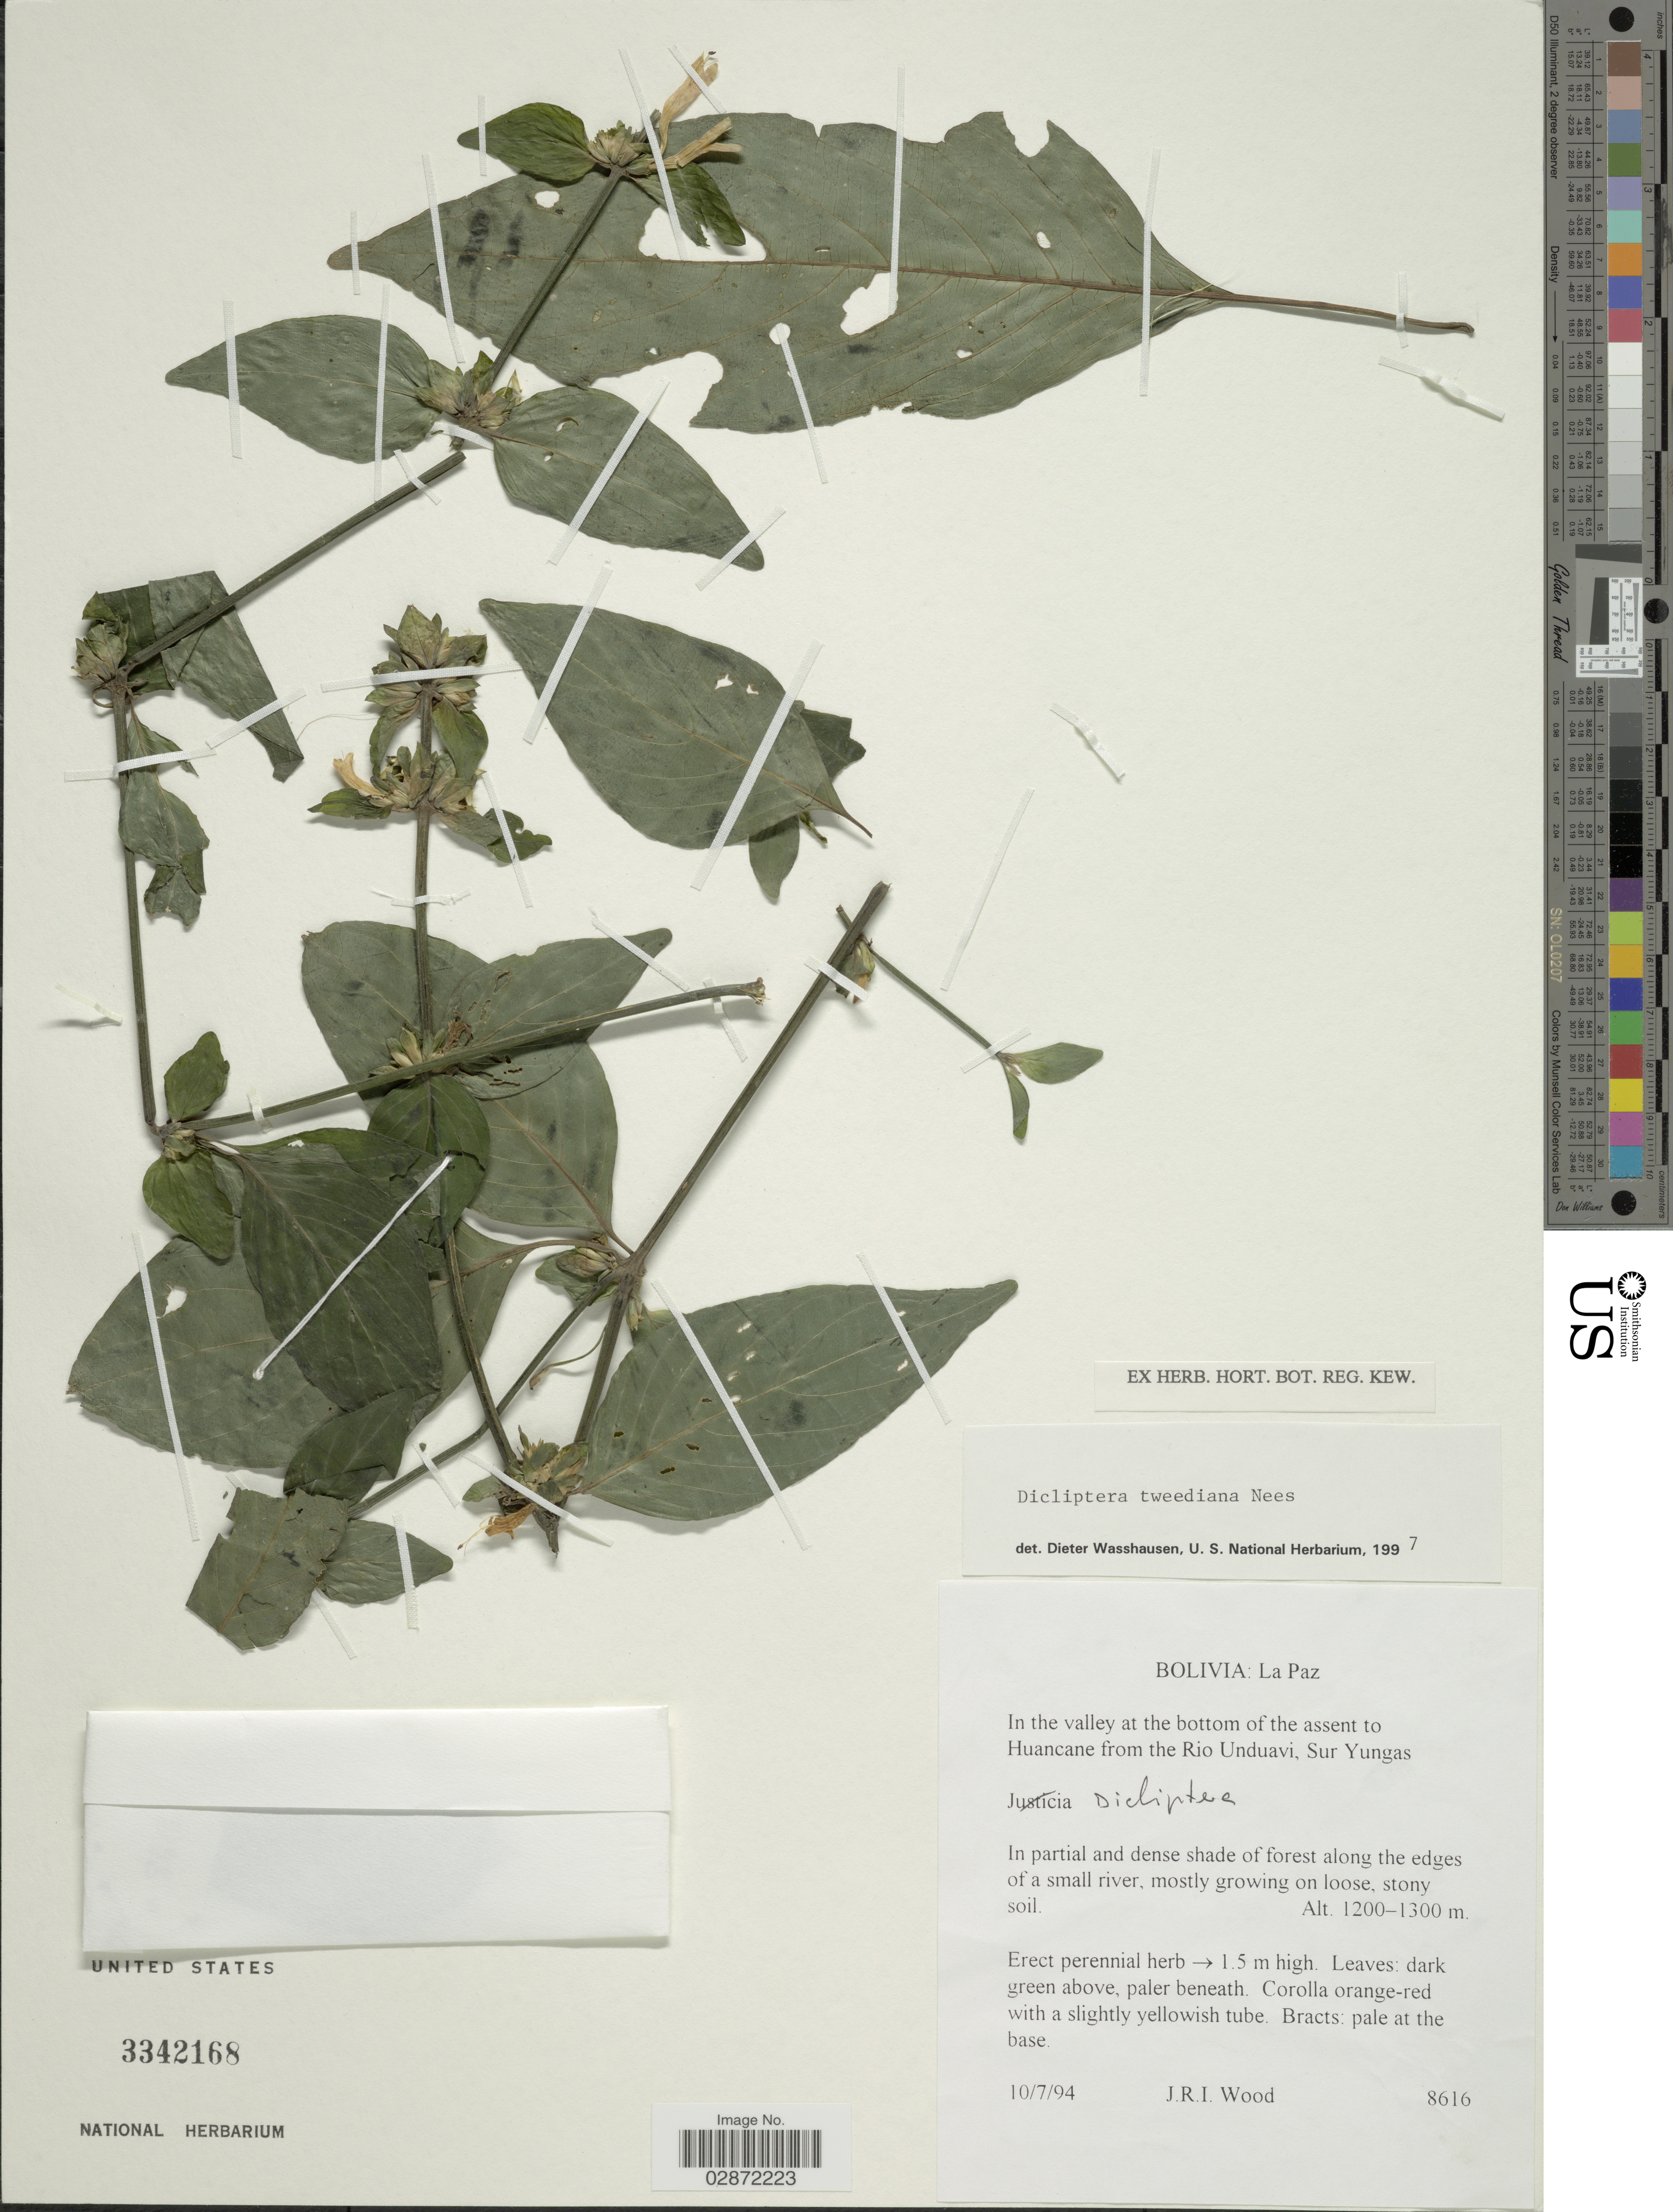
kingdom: Plantae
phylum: Tracheophyta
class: Magnoliopsida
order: Lamiales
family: Acanthaceae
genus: Dicliptera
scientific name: Dicliptera squarrosa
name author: Nees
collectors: J. R. I. Wood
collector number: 8616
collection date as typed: Transcribed d/m/y: 10/7/94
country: Bolivia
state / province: La Paz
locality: In the valley at the bottom of the assent to Huancane from the Rio Unduavi, Sur Yungas.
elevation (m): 1200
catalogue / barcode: US 3342168